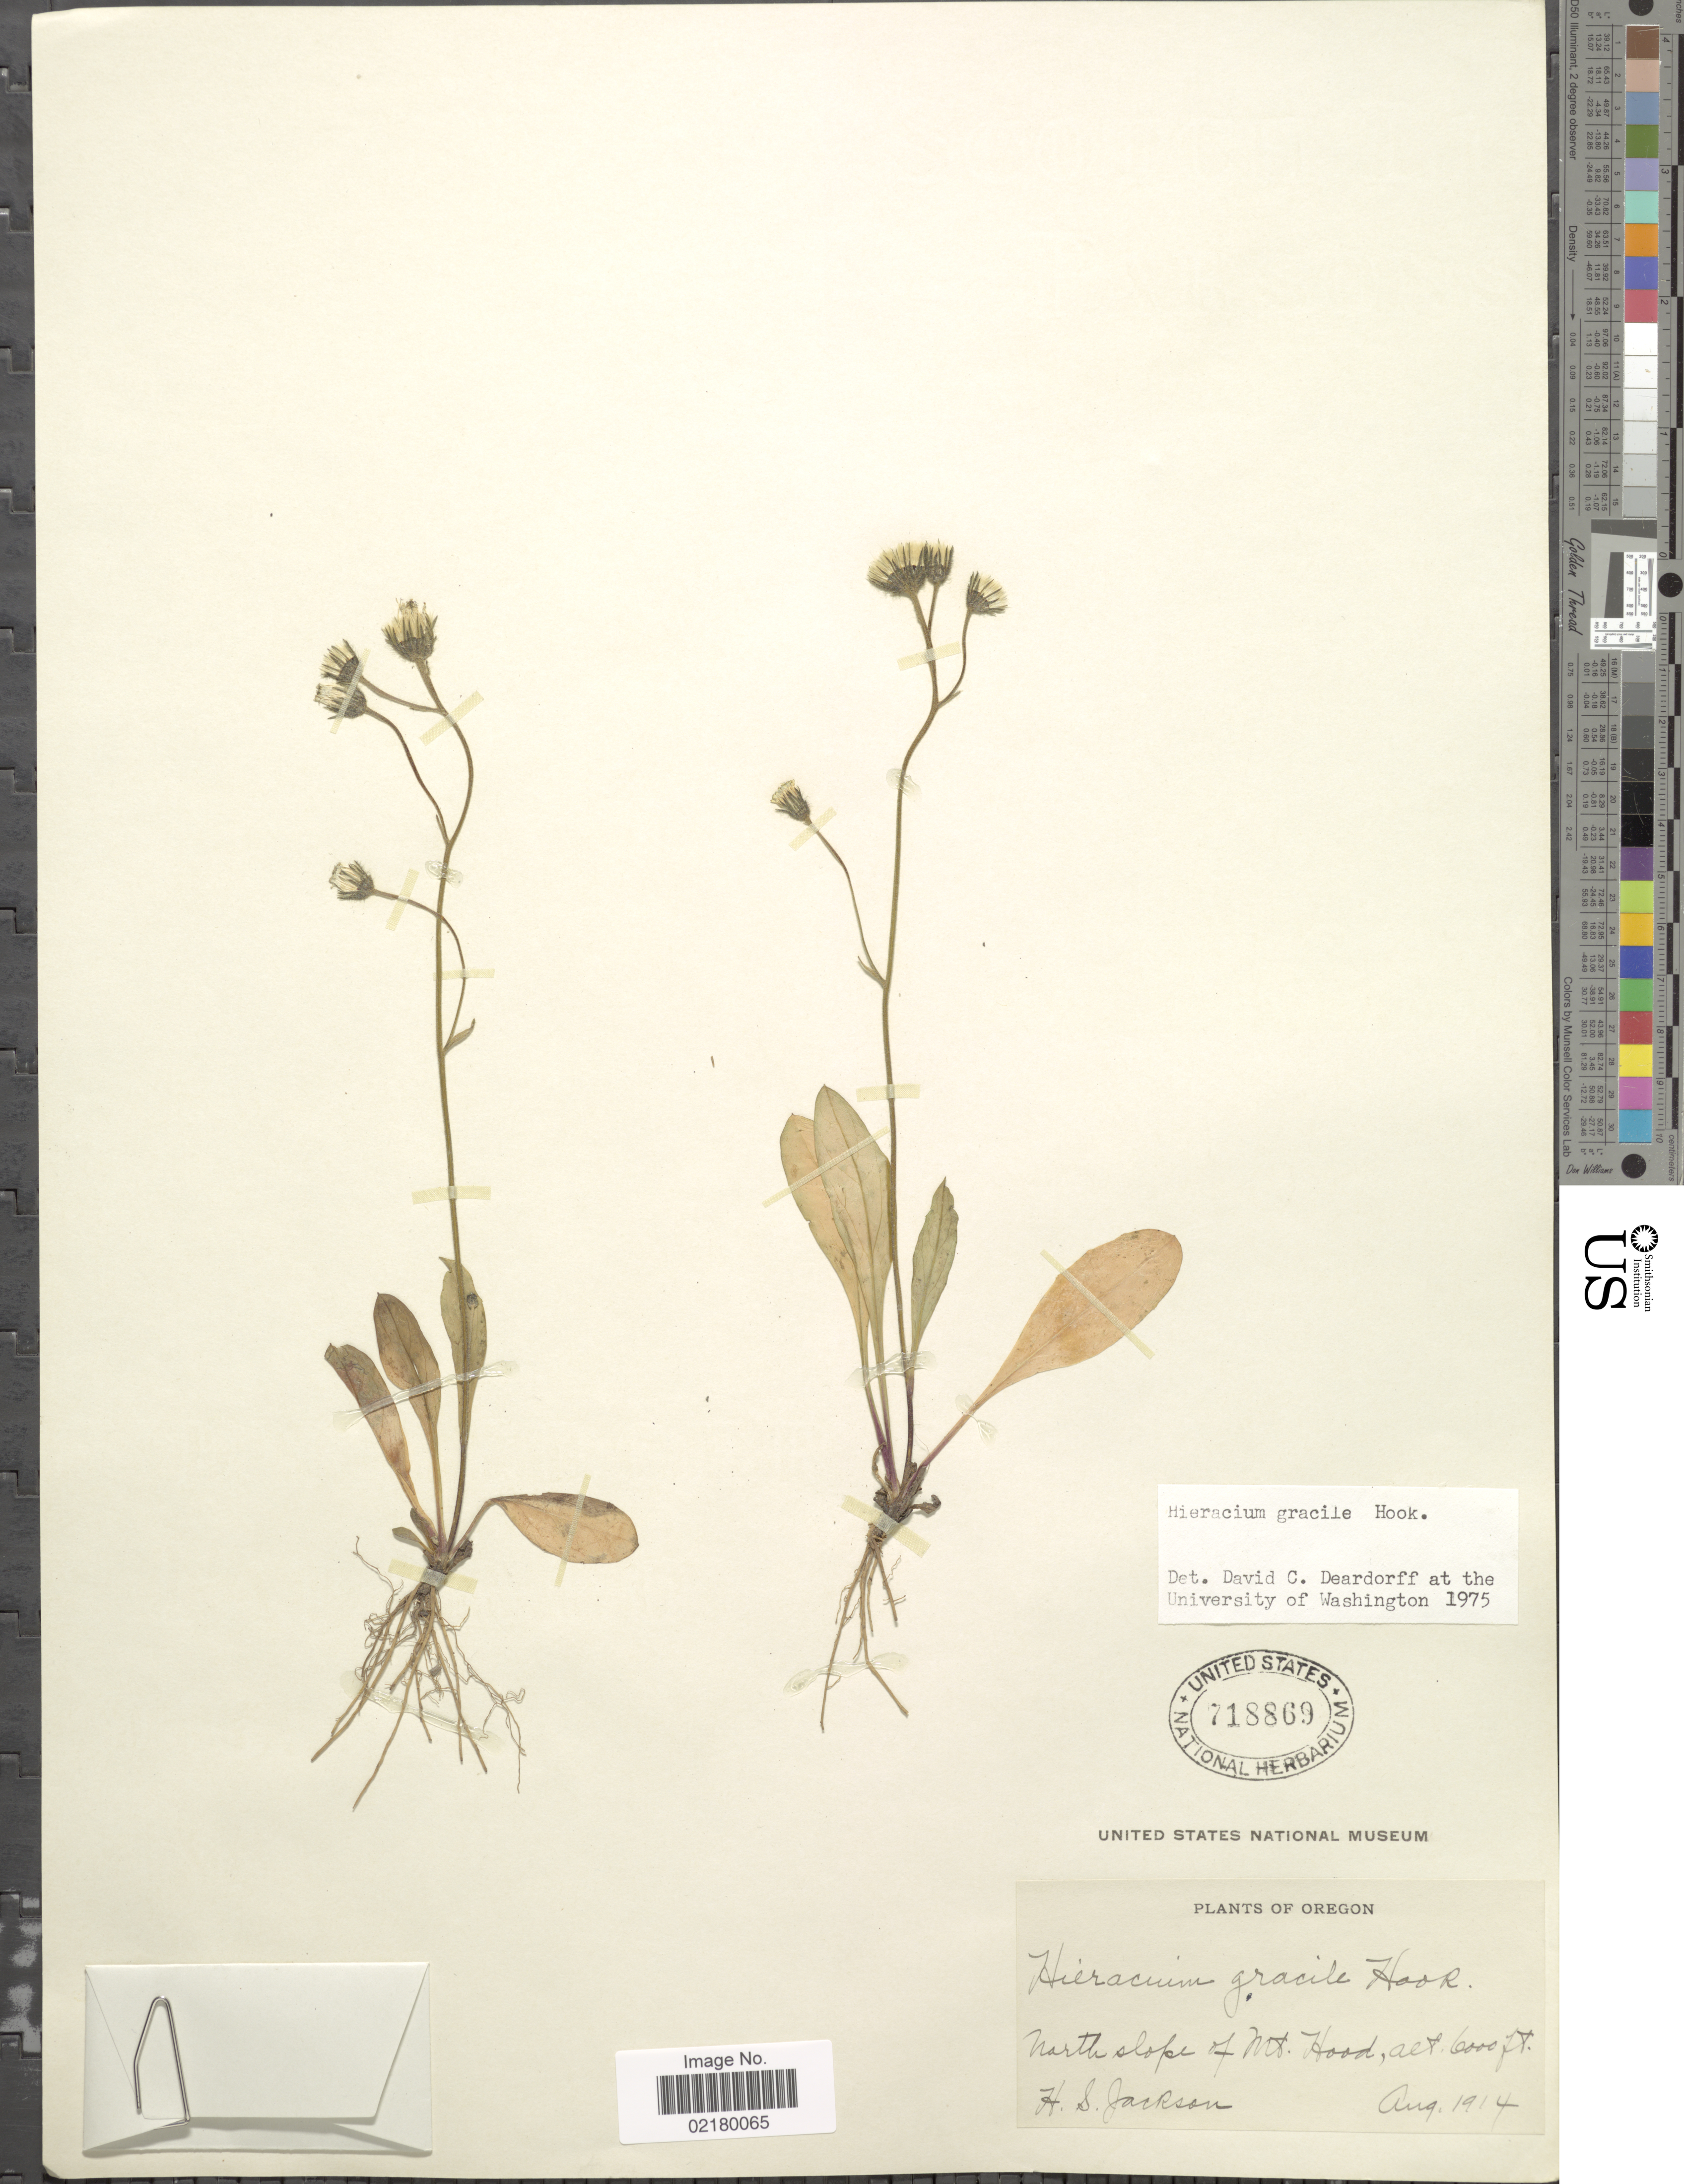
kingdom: Plantae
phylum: Tracheophyta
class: Magnoliopsida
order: Asterales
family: Asteraceae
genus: Hieracium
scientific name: Hieracium triste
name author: Willd. ex Spreng.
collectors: H. Jackson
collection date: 1914-08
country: United States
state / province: Oregon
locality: North slope of Mt Hood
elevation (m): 1829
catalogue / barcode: US 718869